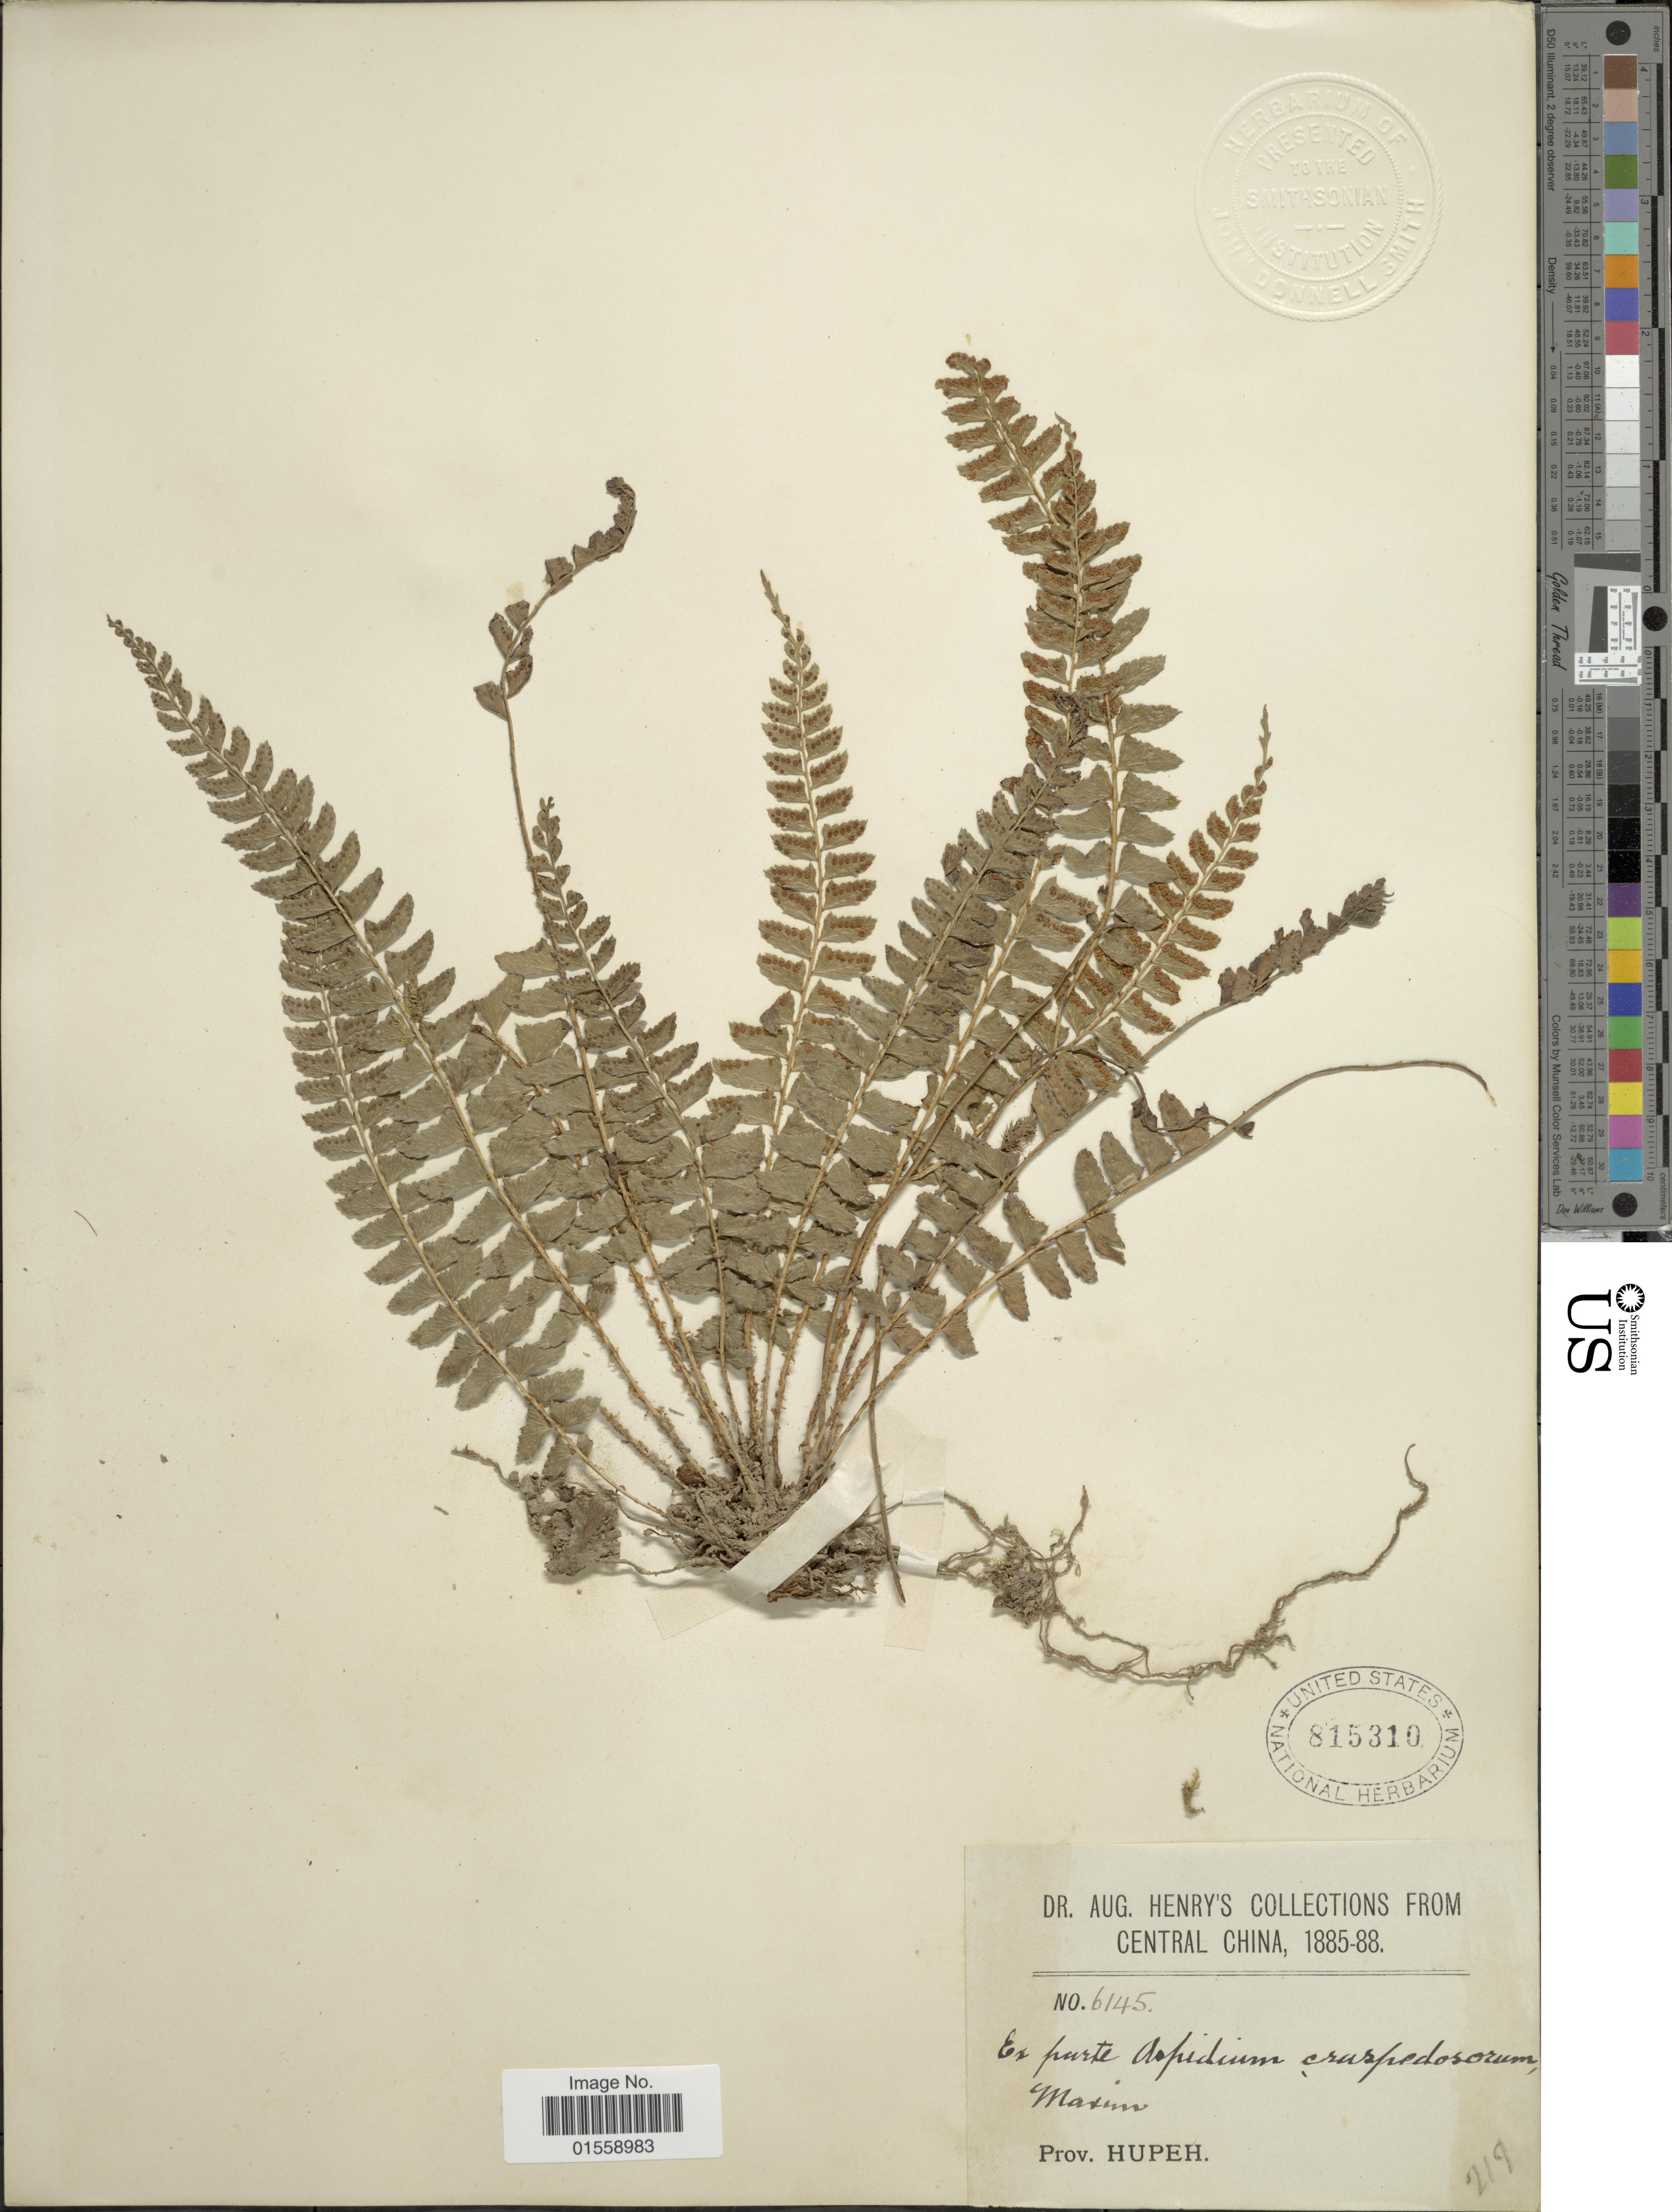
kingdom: Plantae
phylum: Tracheophyta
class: Polypodiopsida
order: Polypodiales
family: Dryopteridaceae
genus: Polystichum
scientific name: Polystichum craspedosorum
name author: (Maxim.) Diels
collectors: A. Henry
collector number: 6145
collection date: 1885/1888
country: China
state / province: Hubei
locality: Prov. Hupeh.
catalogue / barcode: US 815310